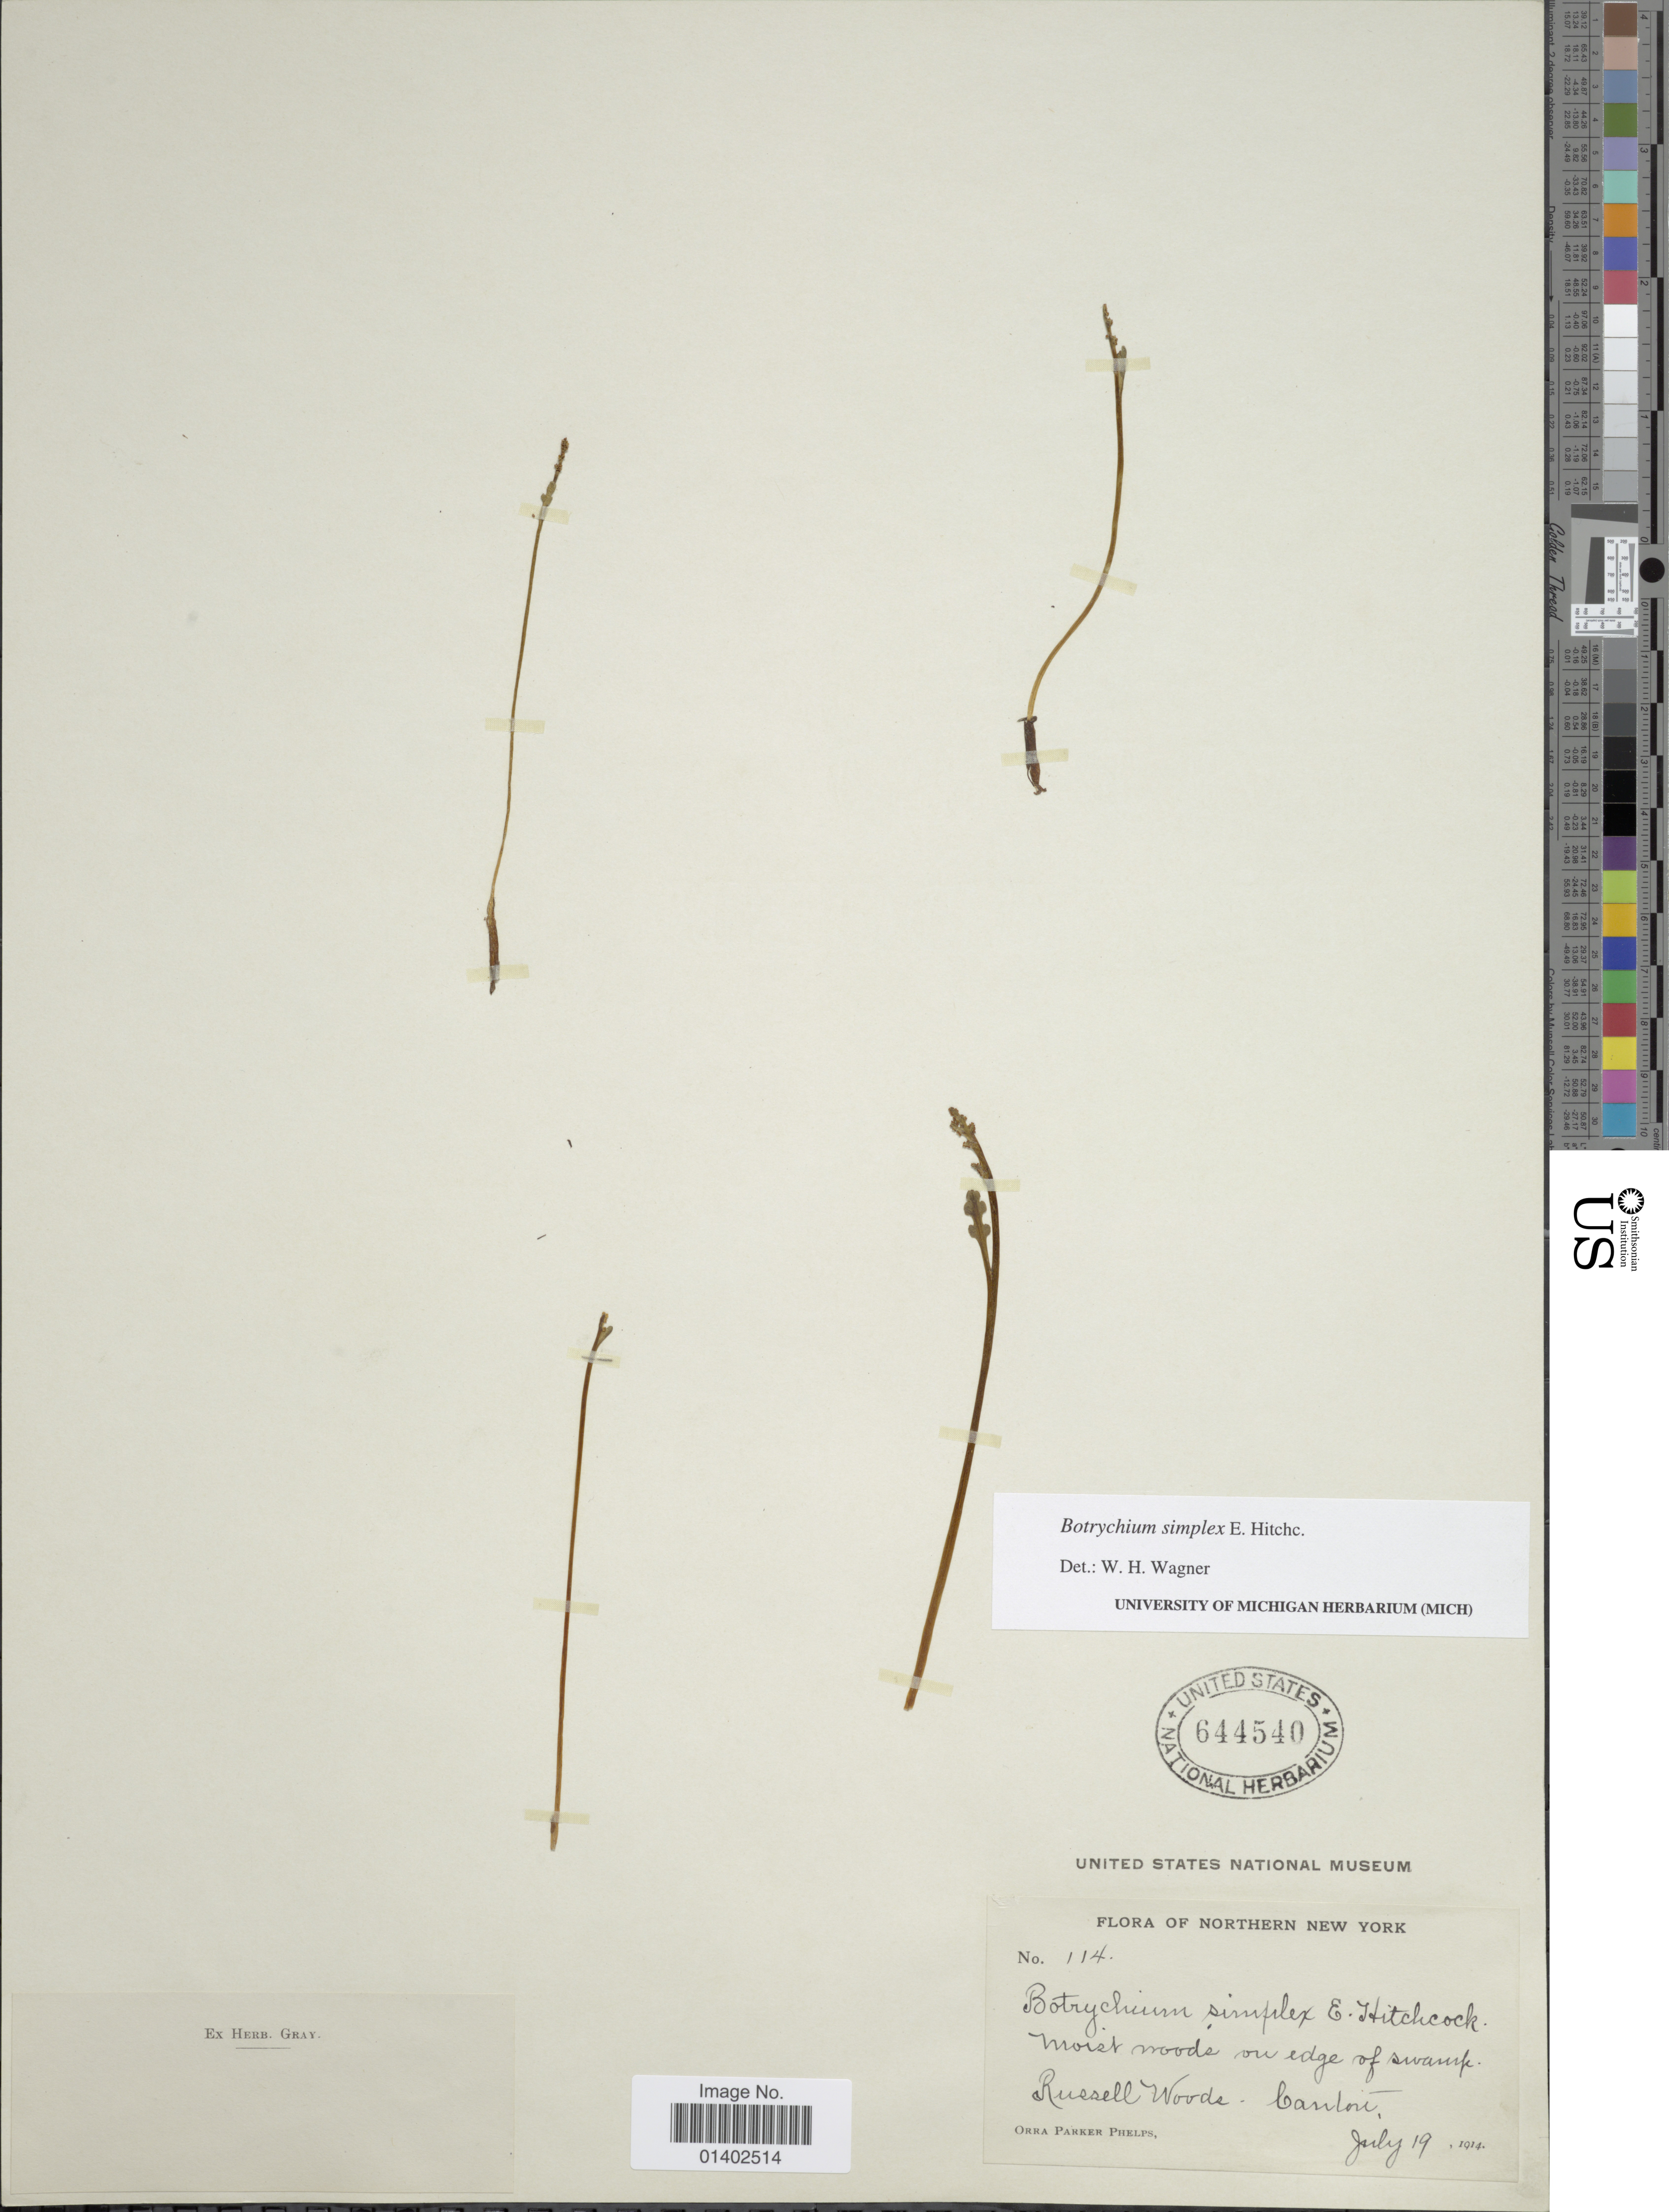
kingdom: Plantae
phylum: Tracheophyta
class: Polypodiopsida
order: Ophioglossales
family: Ophioglossaceae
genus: Botrychium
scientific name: Botrychium simplex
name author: E. Hitchc.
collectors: O. P. Phelps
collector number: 114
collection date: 1914-07-19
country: United States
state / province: New York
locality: Northern New York, Russel Woods - Canton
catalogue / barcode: US 644540